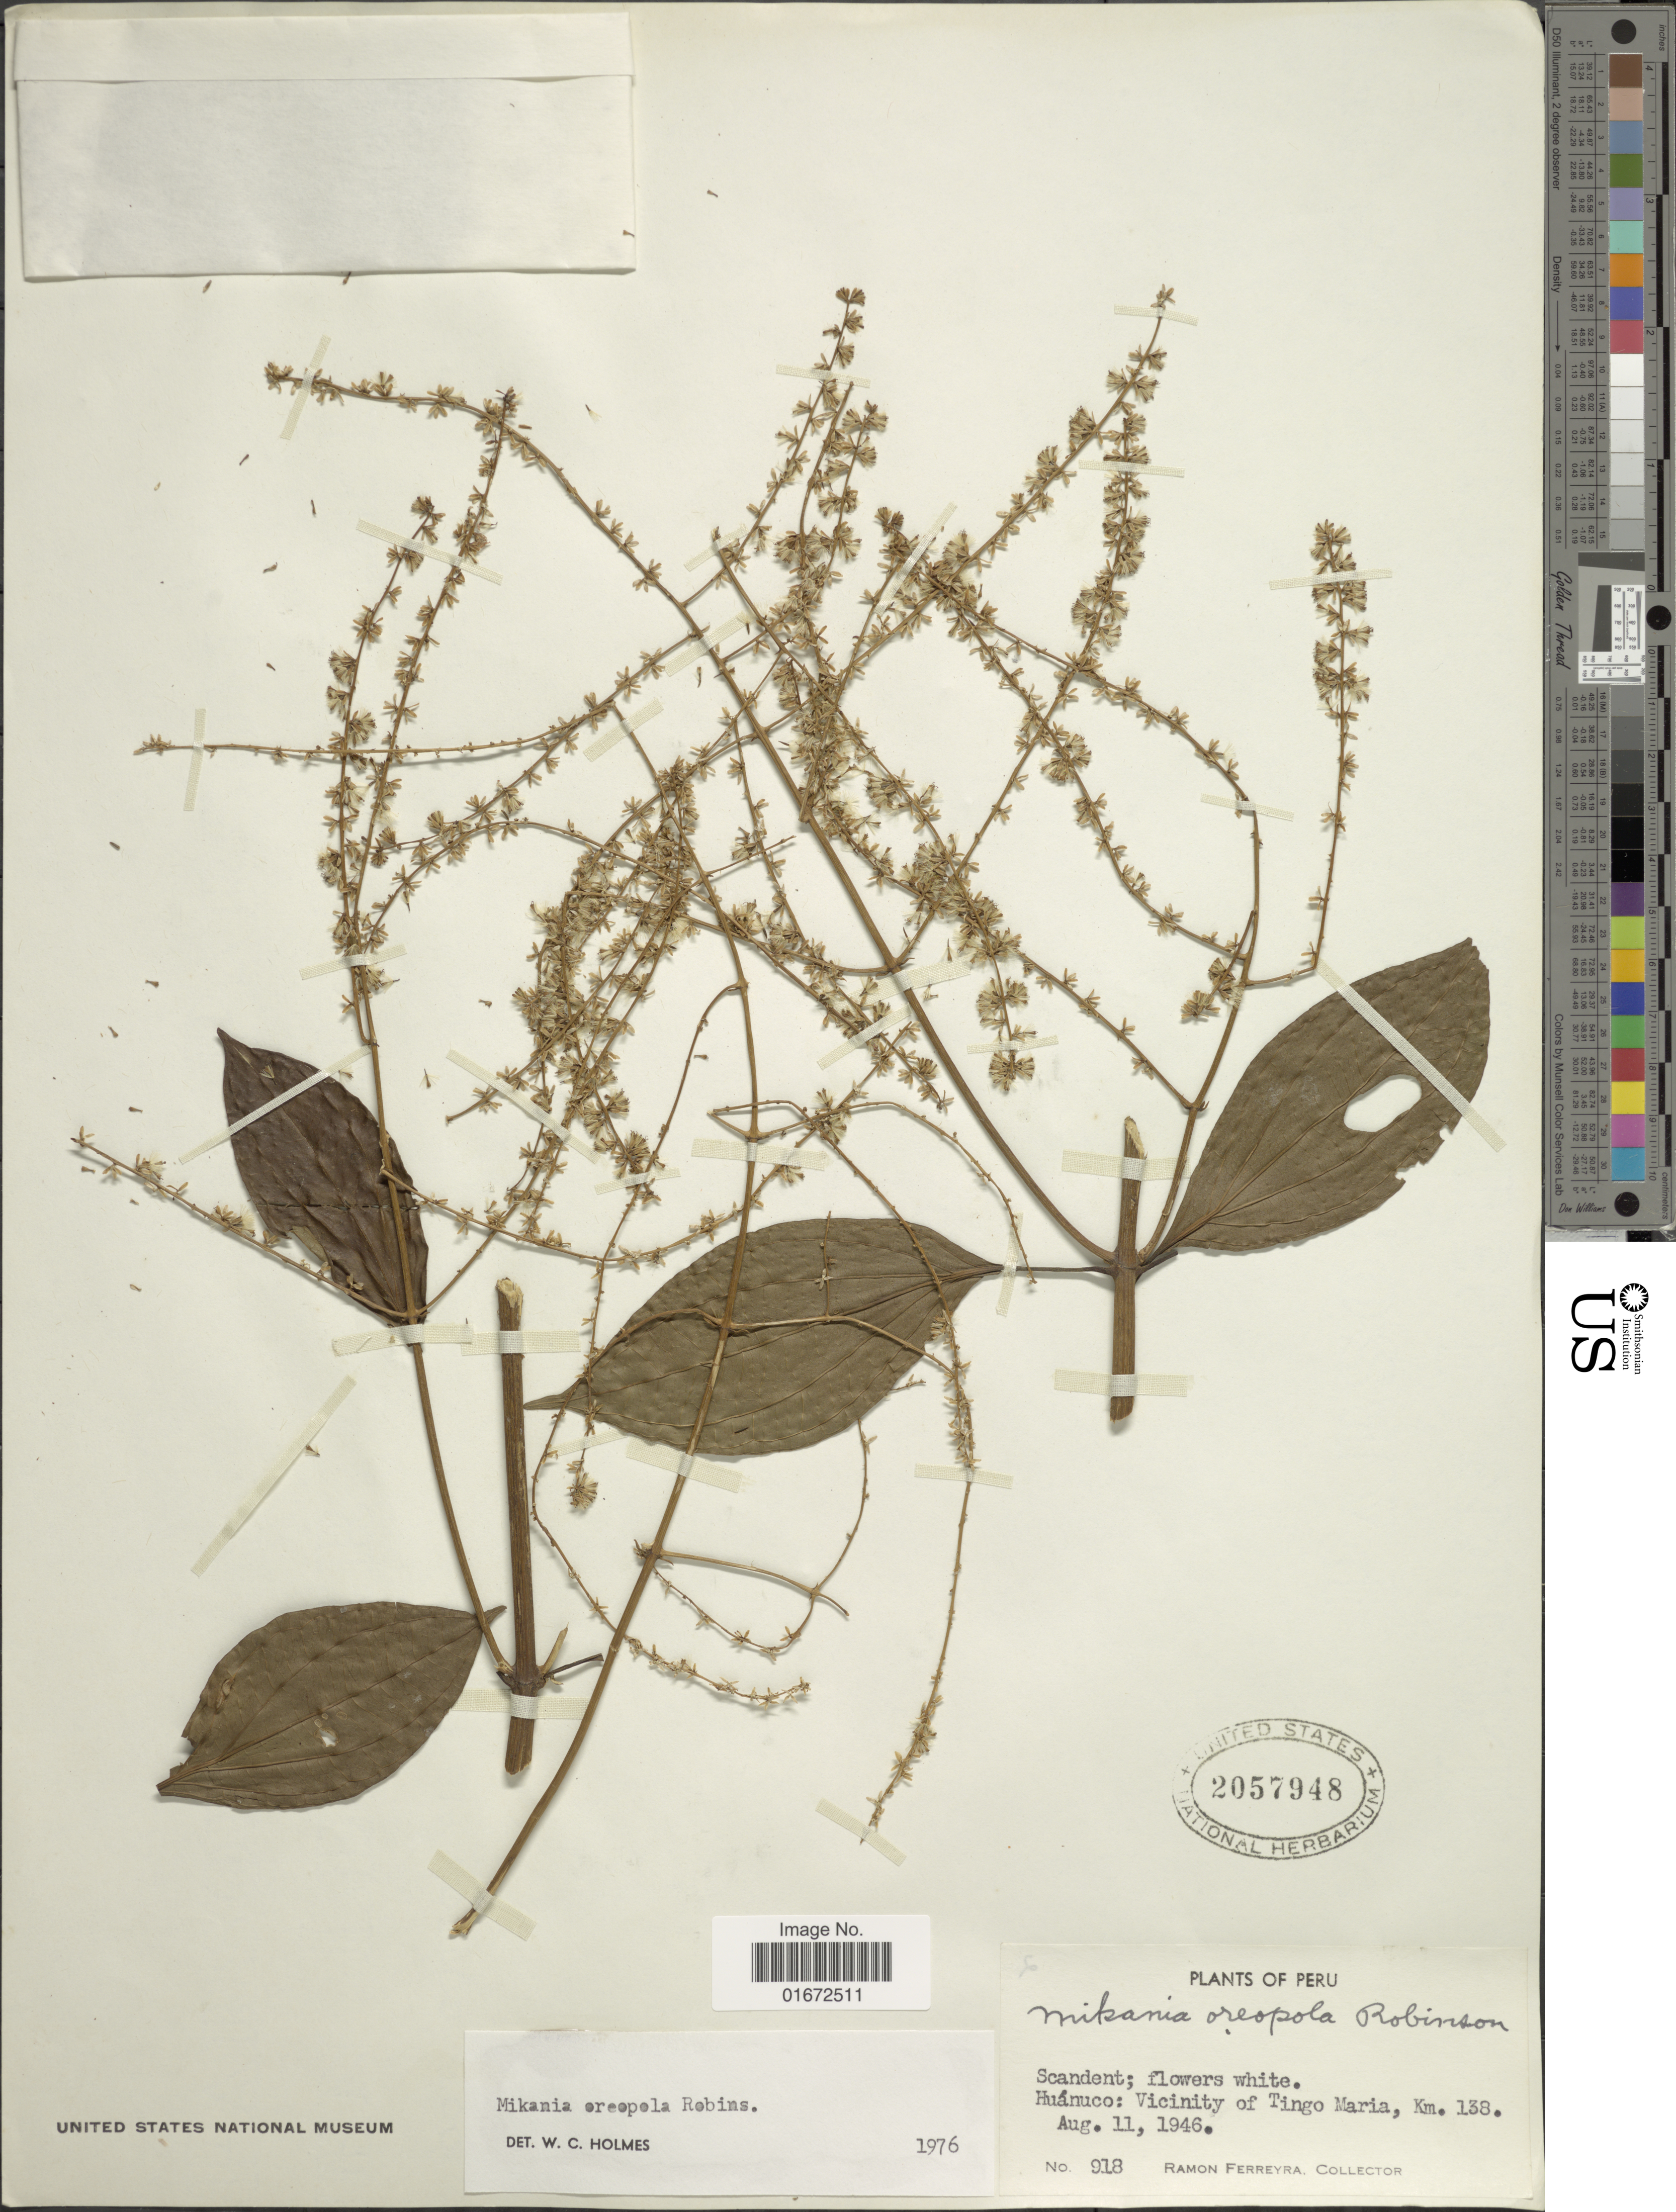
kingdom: Plantae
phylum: Tracheophyta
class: Magnoliopsida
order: Asterales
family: Asteraceae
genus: Mikania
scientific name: Mikania oreopola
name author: B.L. Rob.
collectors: R. A. Ferreyra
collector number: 918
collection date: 1946-08-11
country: Peru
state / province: Huánuco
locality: Huánuco: Vicinity of Tingo Maria, Km. 138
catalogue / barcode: US 2057948